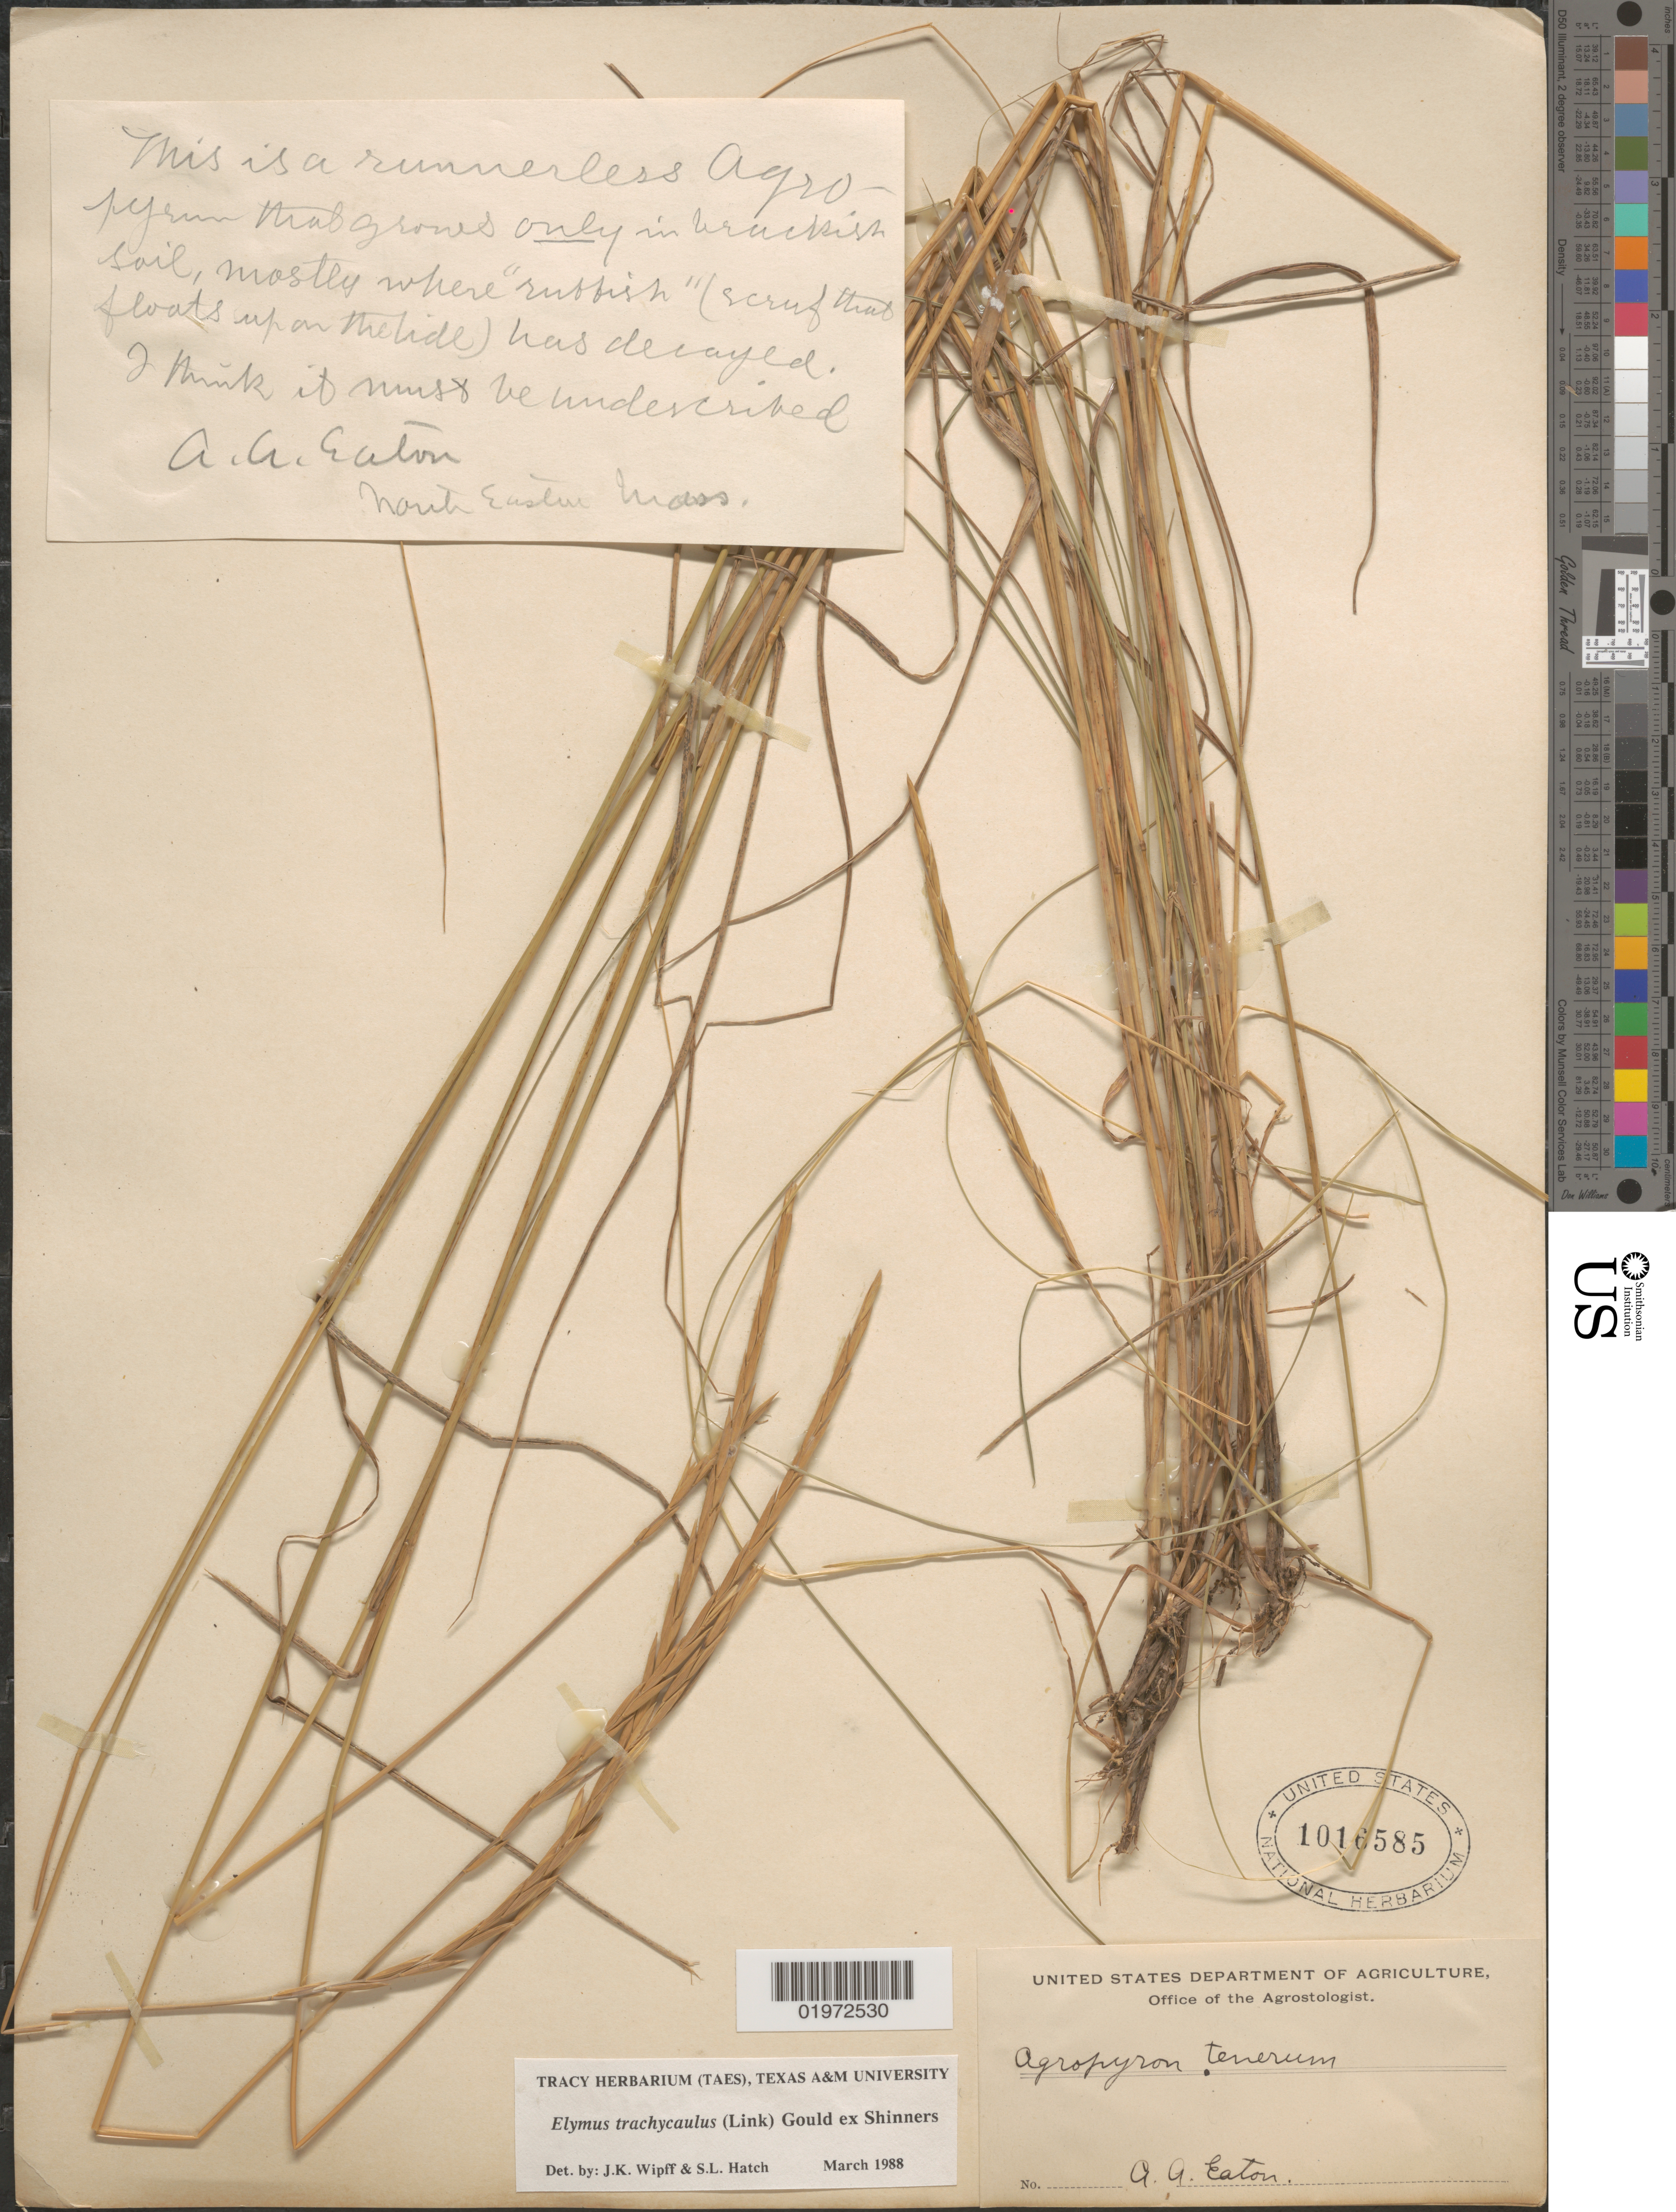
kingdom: Plantae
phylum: Tracheophyta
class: Liliopsida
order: Poales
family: Poaceae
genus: Elymus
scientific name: Elymus trachycaulus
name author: (Link) Gould ex Shinners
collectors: A. A. Eaton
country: United States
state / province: Massachusetts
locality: North Eastern Mass.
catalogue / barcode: US 1016585